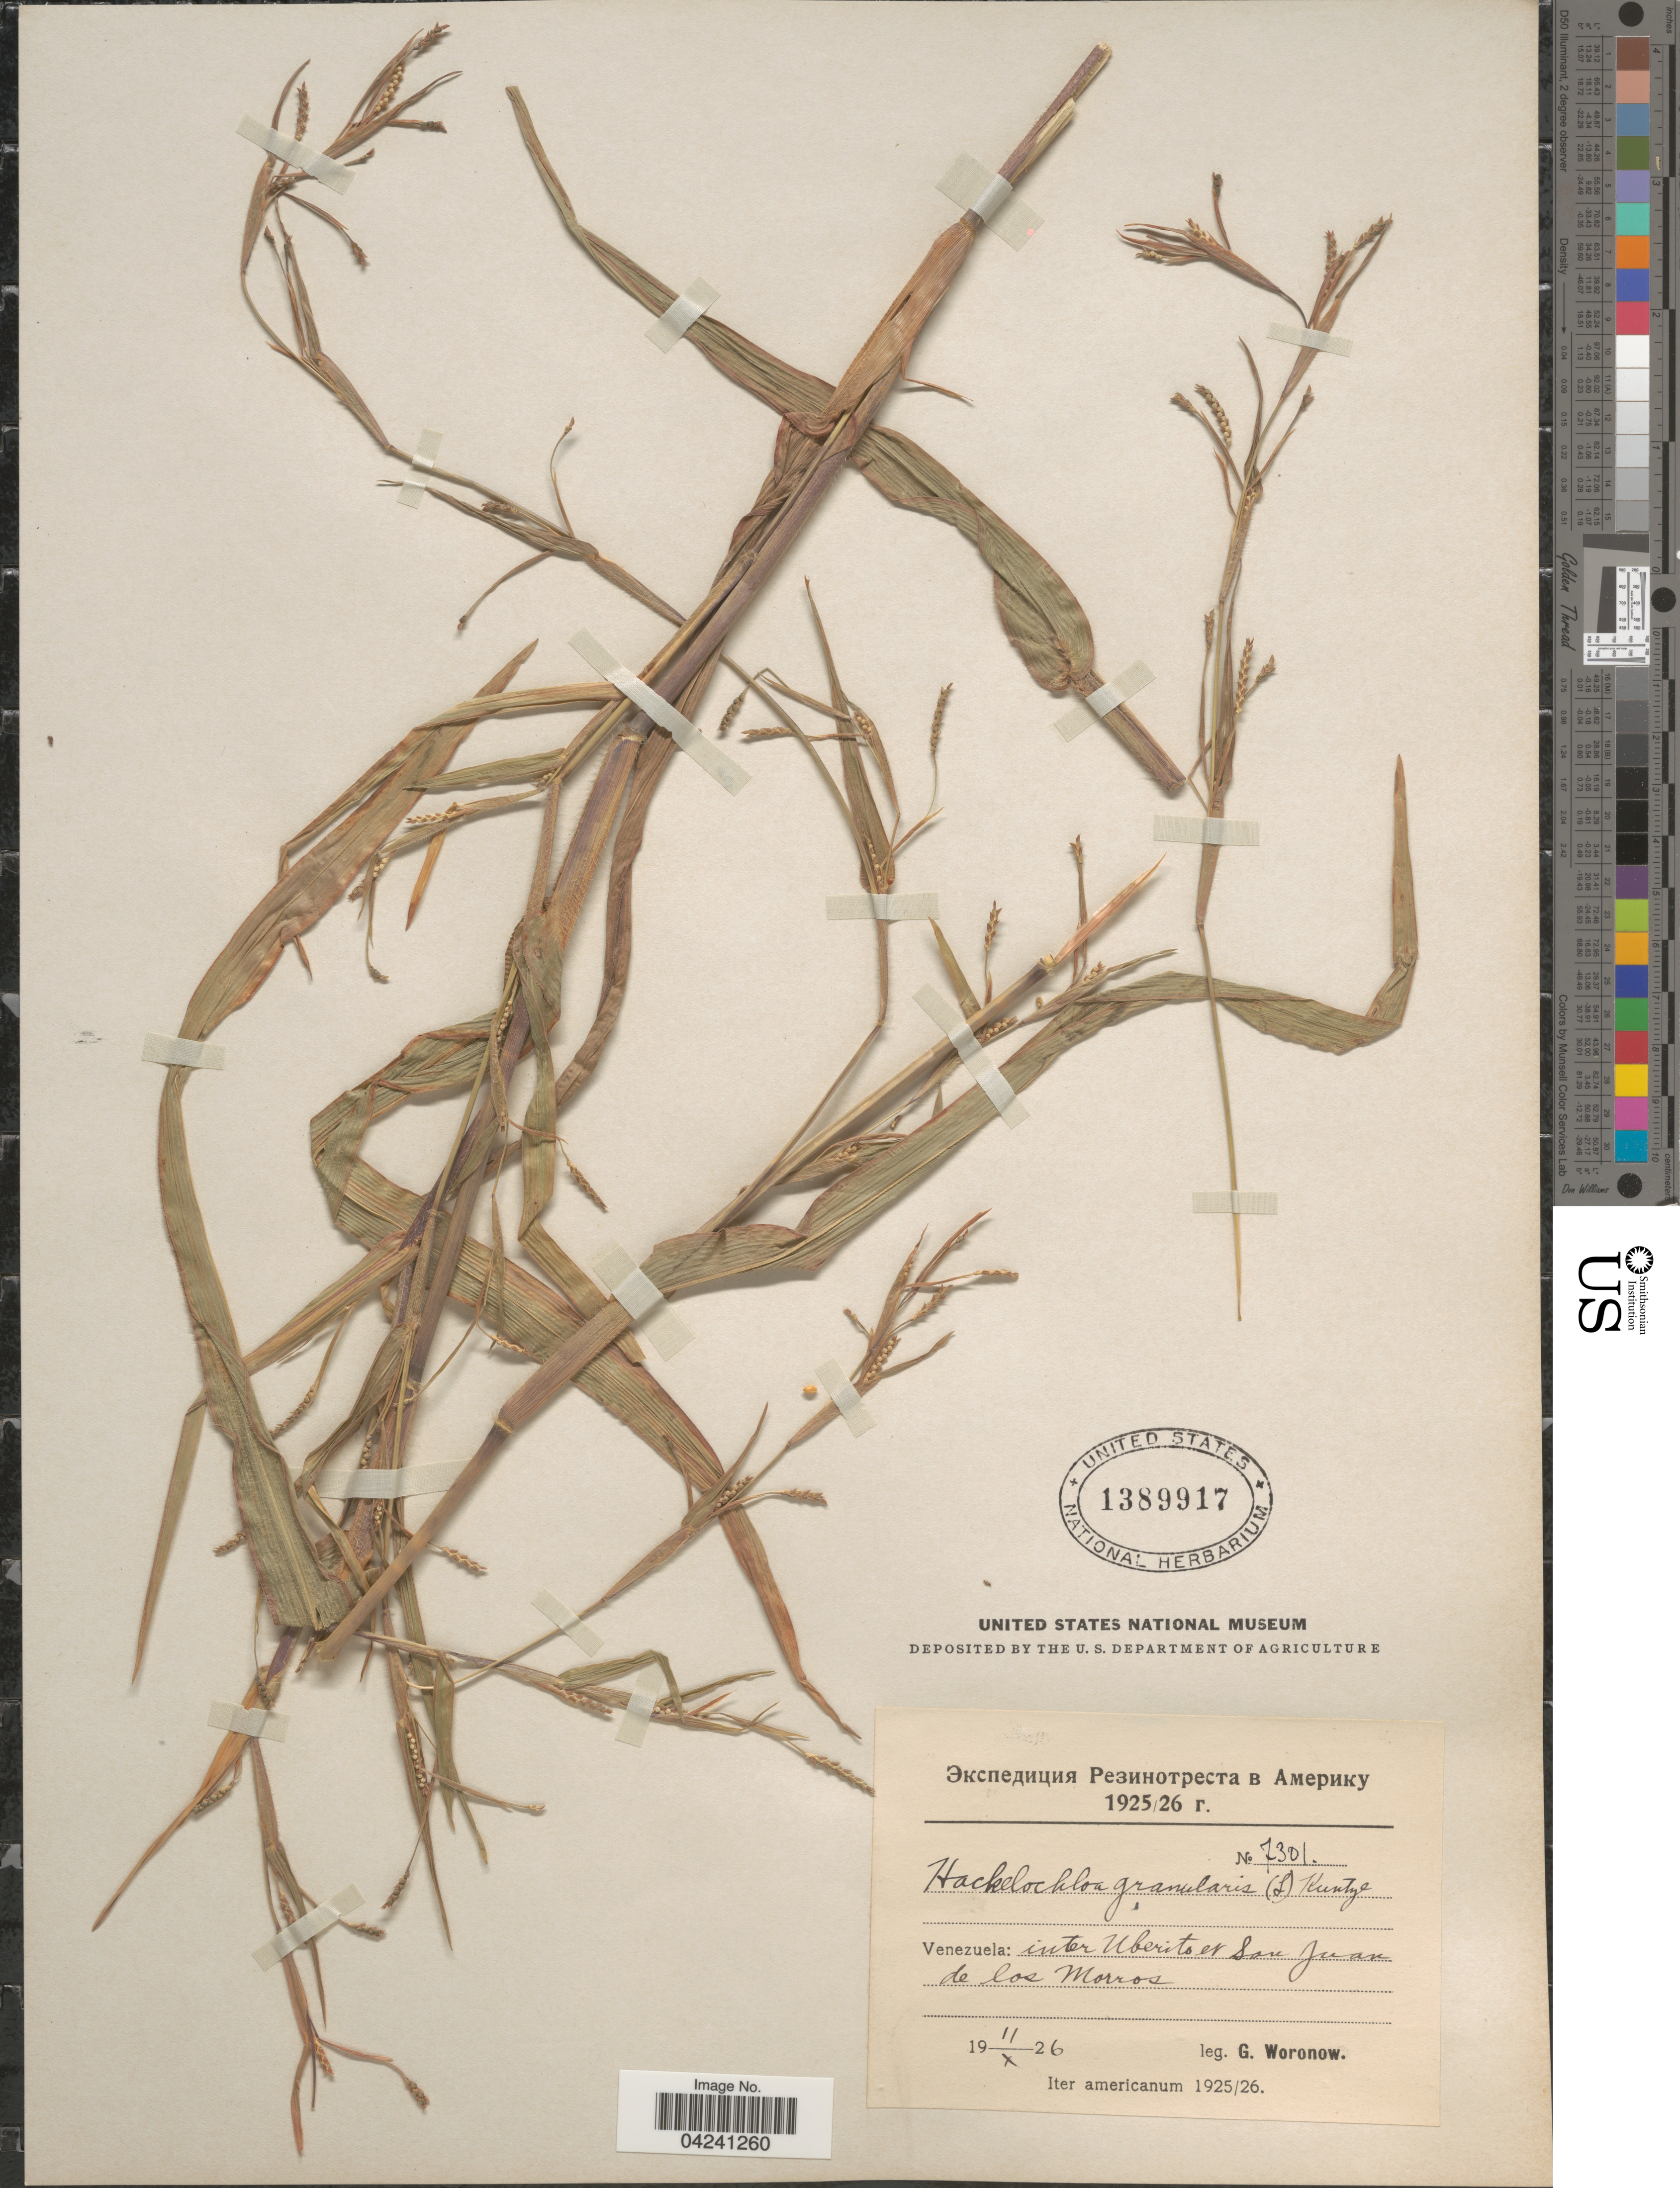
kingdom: Plantae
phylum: Tracheophyta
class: Liliopsida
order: Poales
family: Poaceae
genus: Hackelochloa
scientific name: Hackelochloa granularis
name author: (L.) Kuntze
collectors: G. Woronow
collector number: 7301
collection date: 1926-10-11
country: Venezuela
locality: Inter Uberito et San Juan de los Morros. Iter americanum 1925/26.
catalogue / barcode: US 1389917